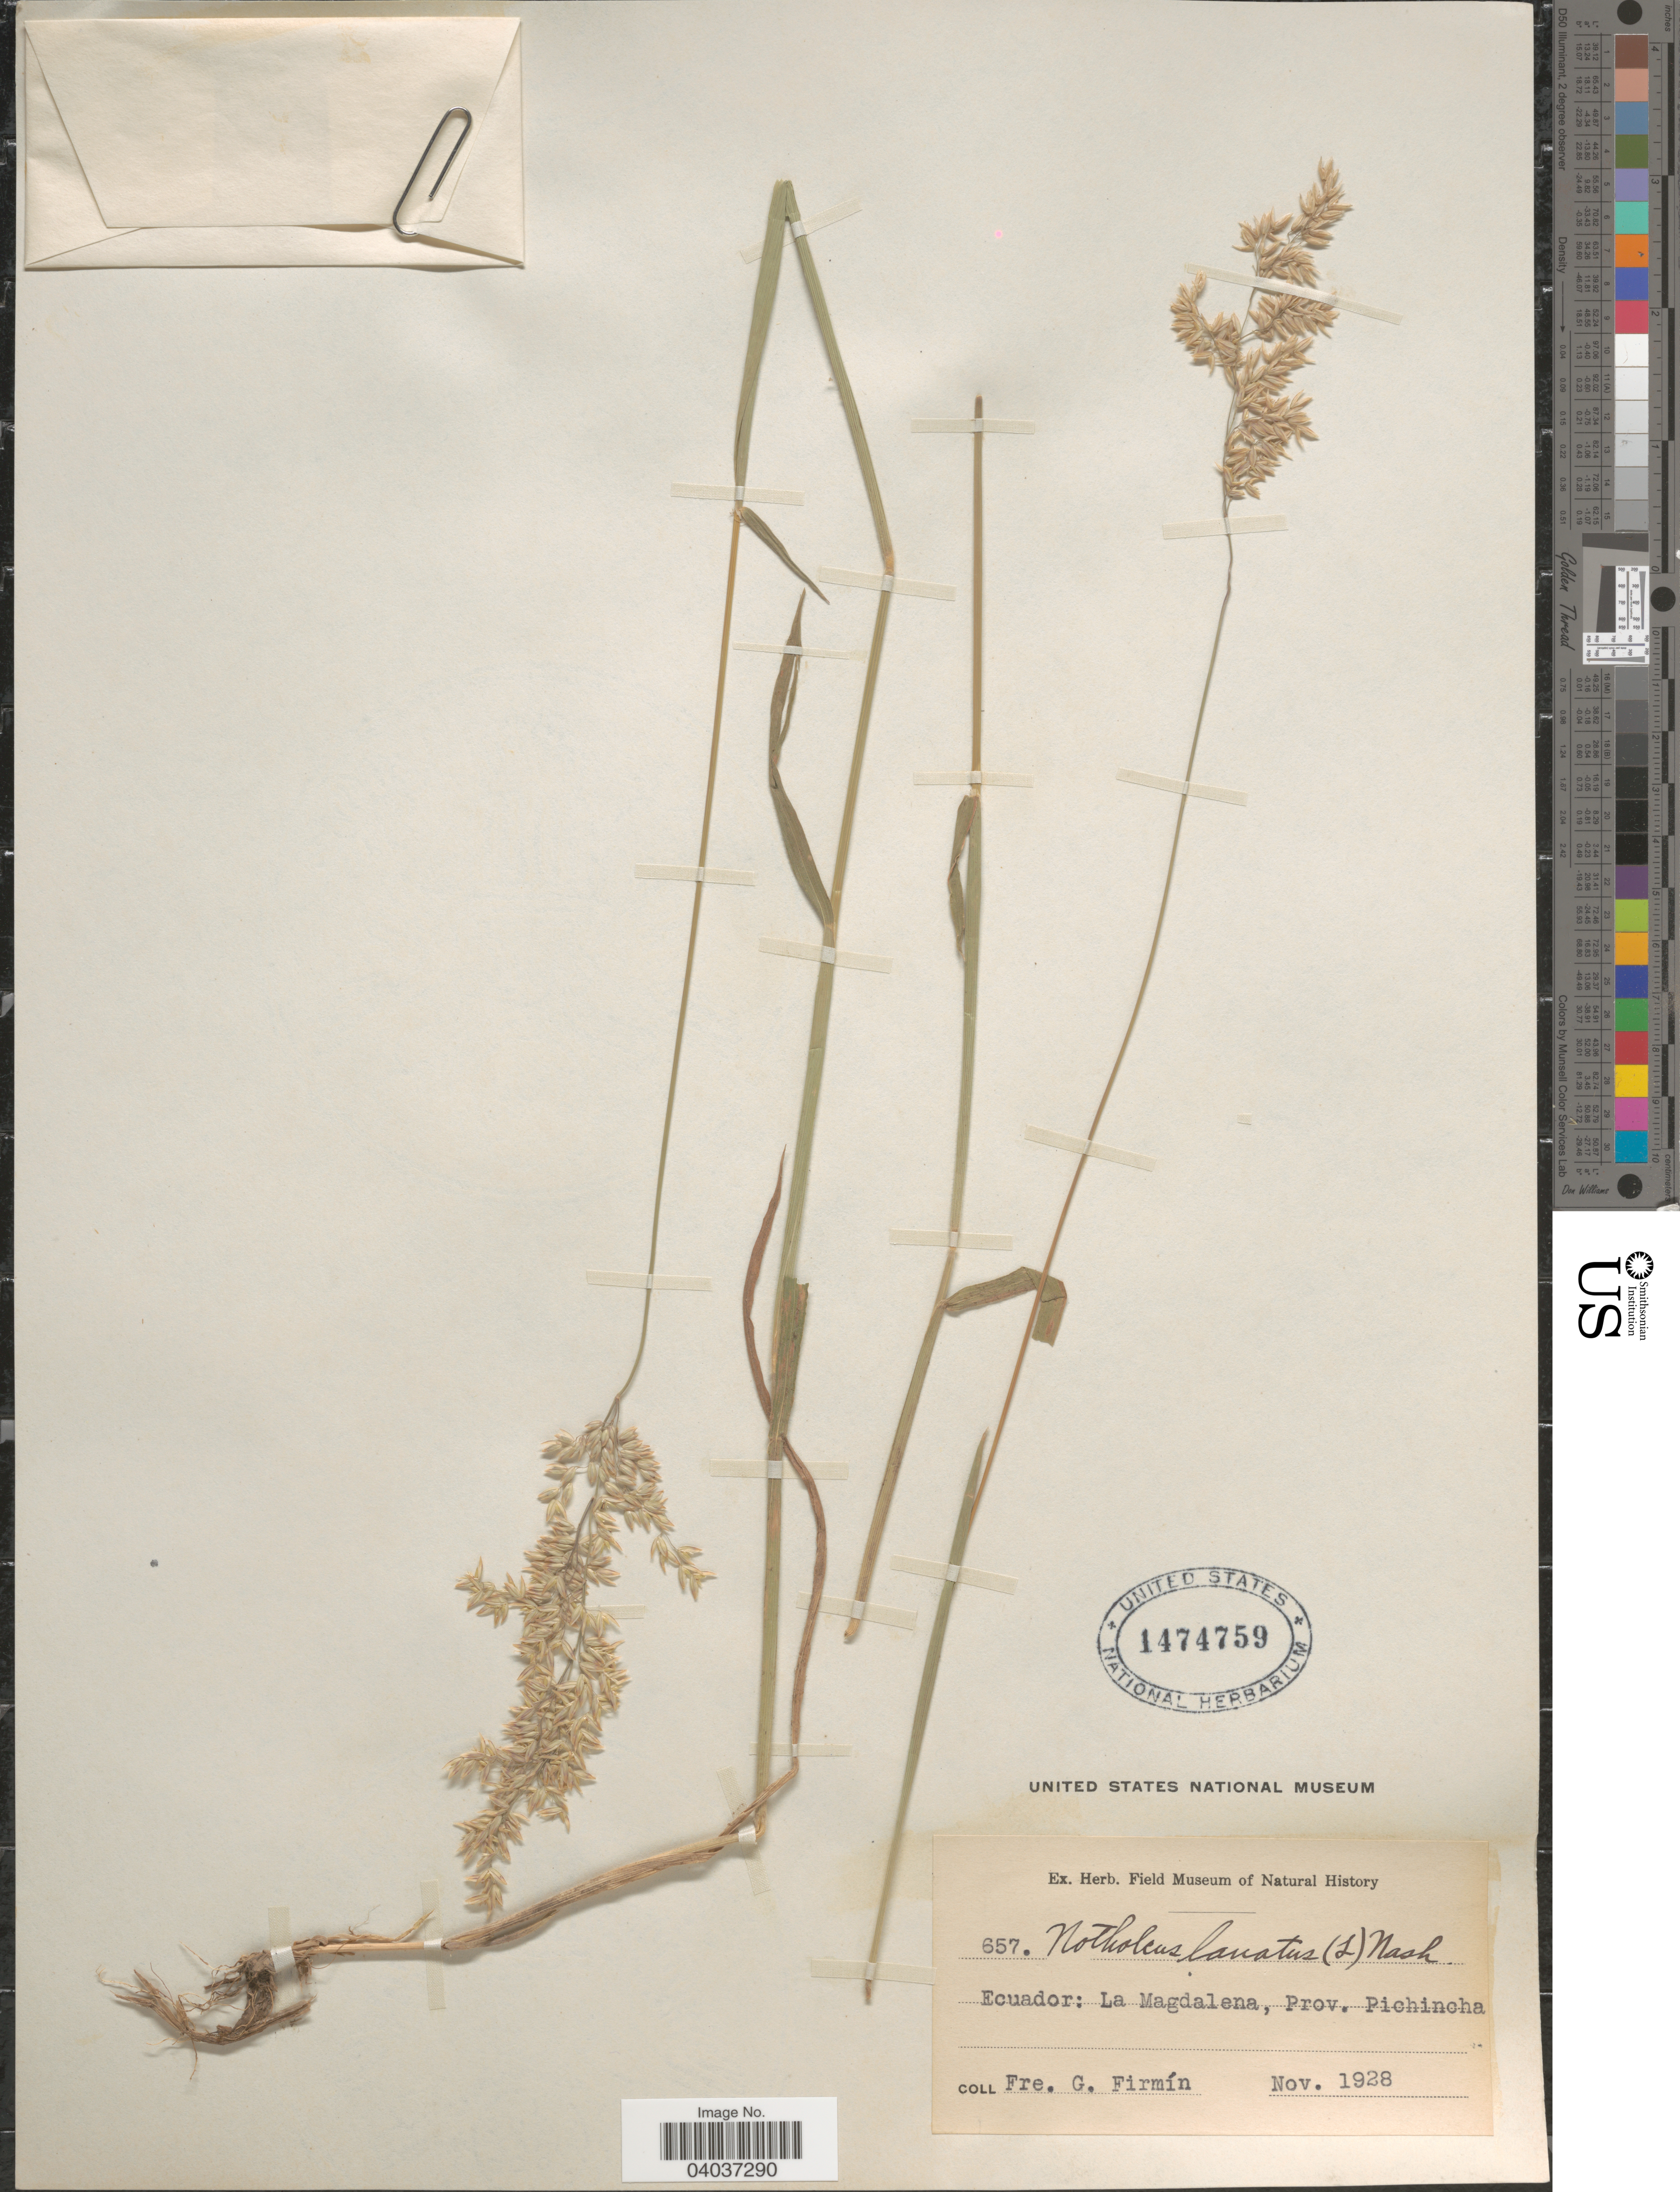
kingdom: Plantae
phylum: Tracheophyta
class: Liliopsida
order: Poales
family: Poaceae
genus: Holcus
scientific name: Holcus lanatus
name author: L.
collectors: F. Firmin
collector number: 657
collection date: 1928-11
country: Ecuador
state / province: Pichincha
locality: La Magdalena.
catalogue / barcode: US 1474759